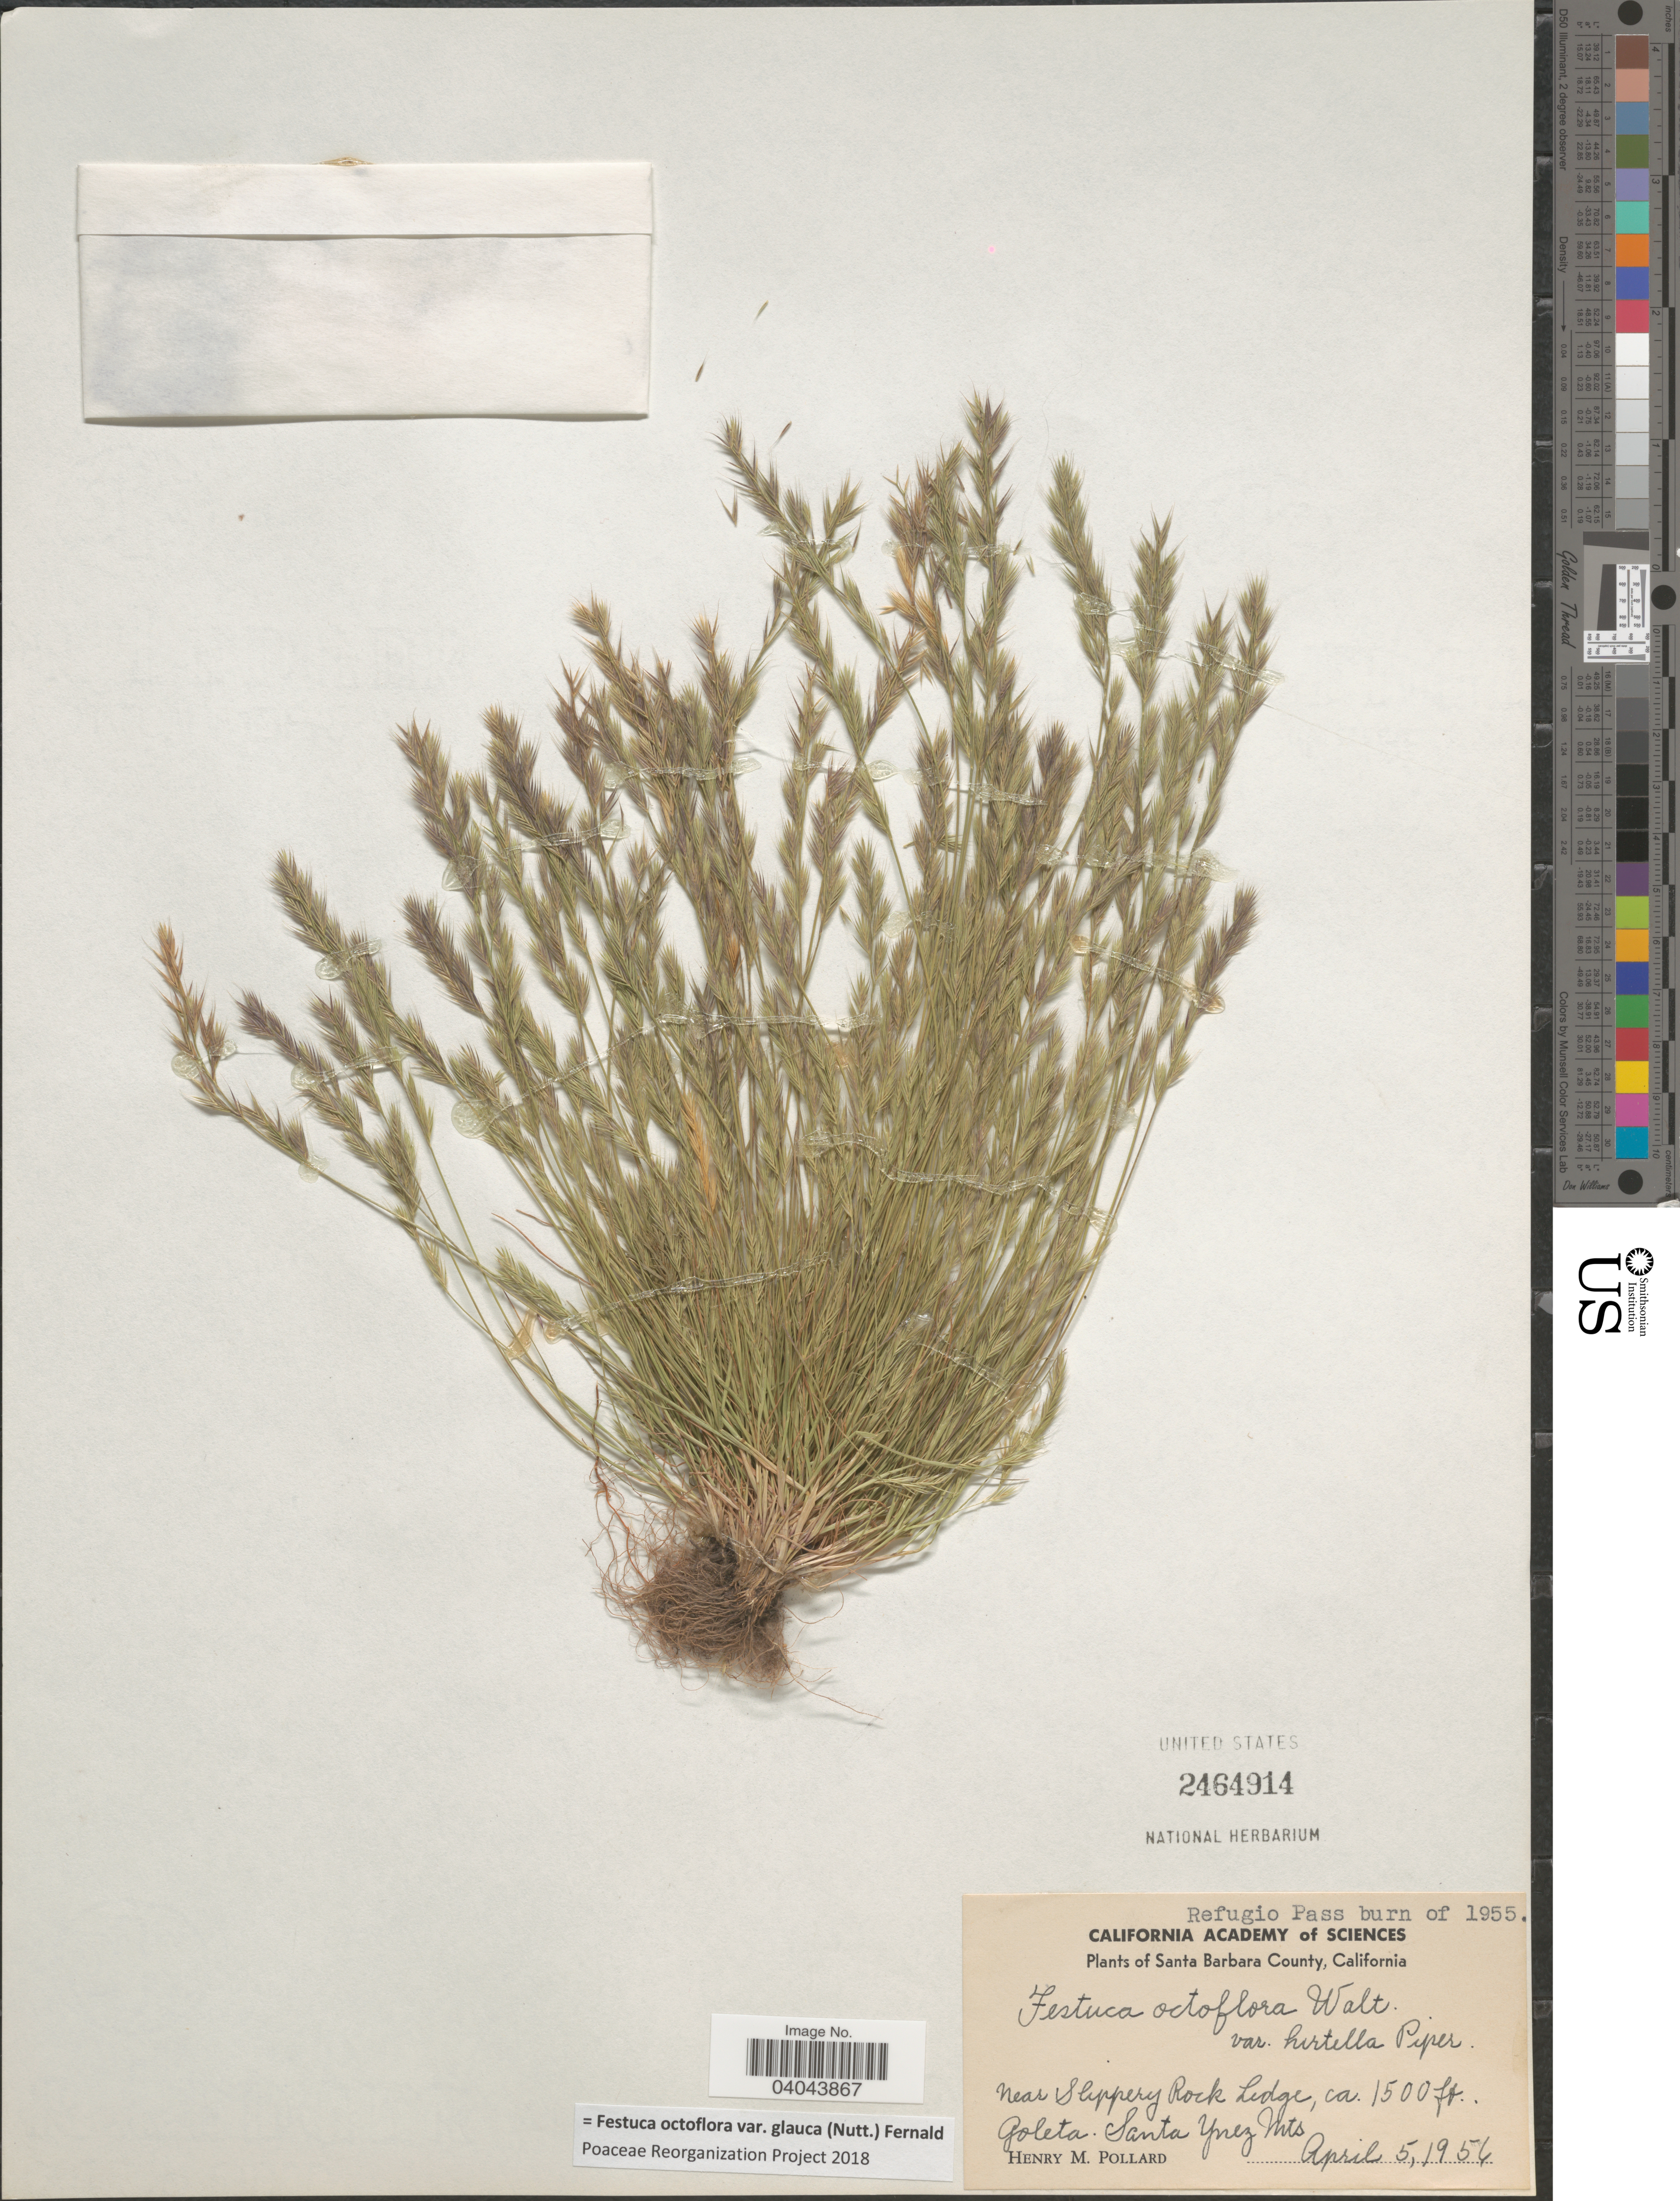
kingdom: Plantae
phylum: Tracheophyta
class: Liliopsida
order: Poales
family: Poaceae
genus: Festuca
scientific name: Festuca octoflora var. glauca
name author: (Nutt.) Fernald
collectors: H. M. Pollard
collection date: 1956-04-05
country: United States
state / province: California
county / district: Santa Barbara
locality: Santa Barbara County. Refugio Pass burn of 1955. Near Slippery Rock Ledge, Goleta. Santa Ynez Mts.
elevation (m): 457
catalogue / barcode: US 2464914